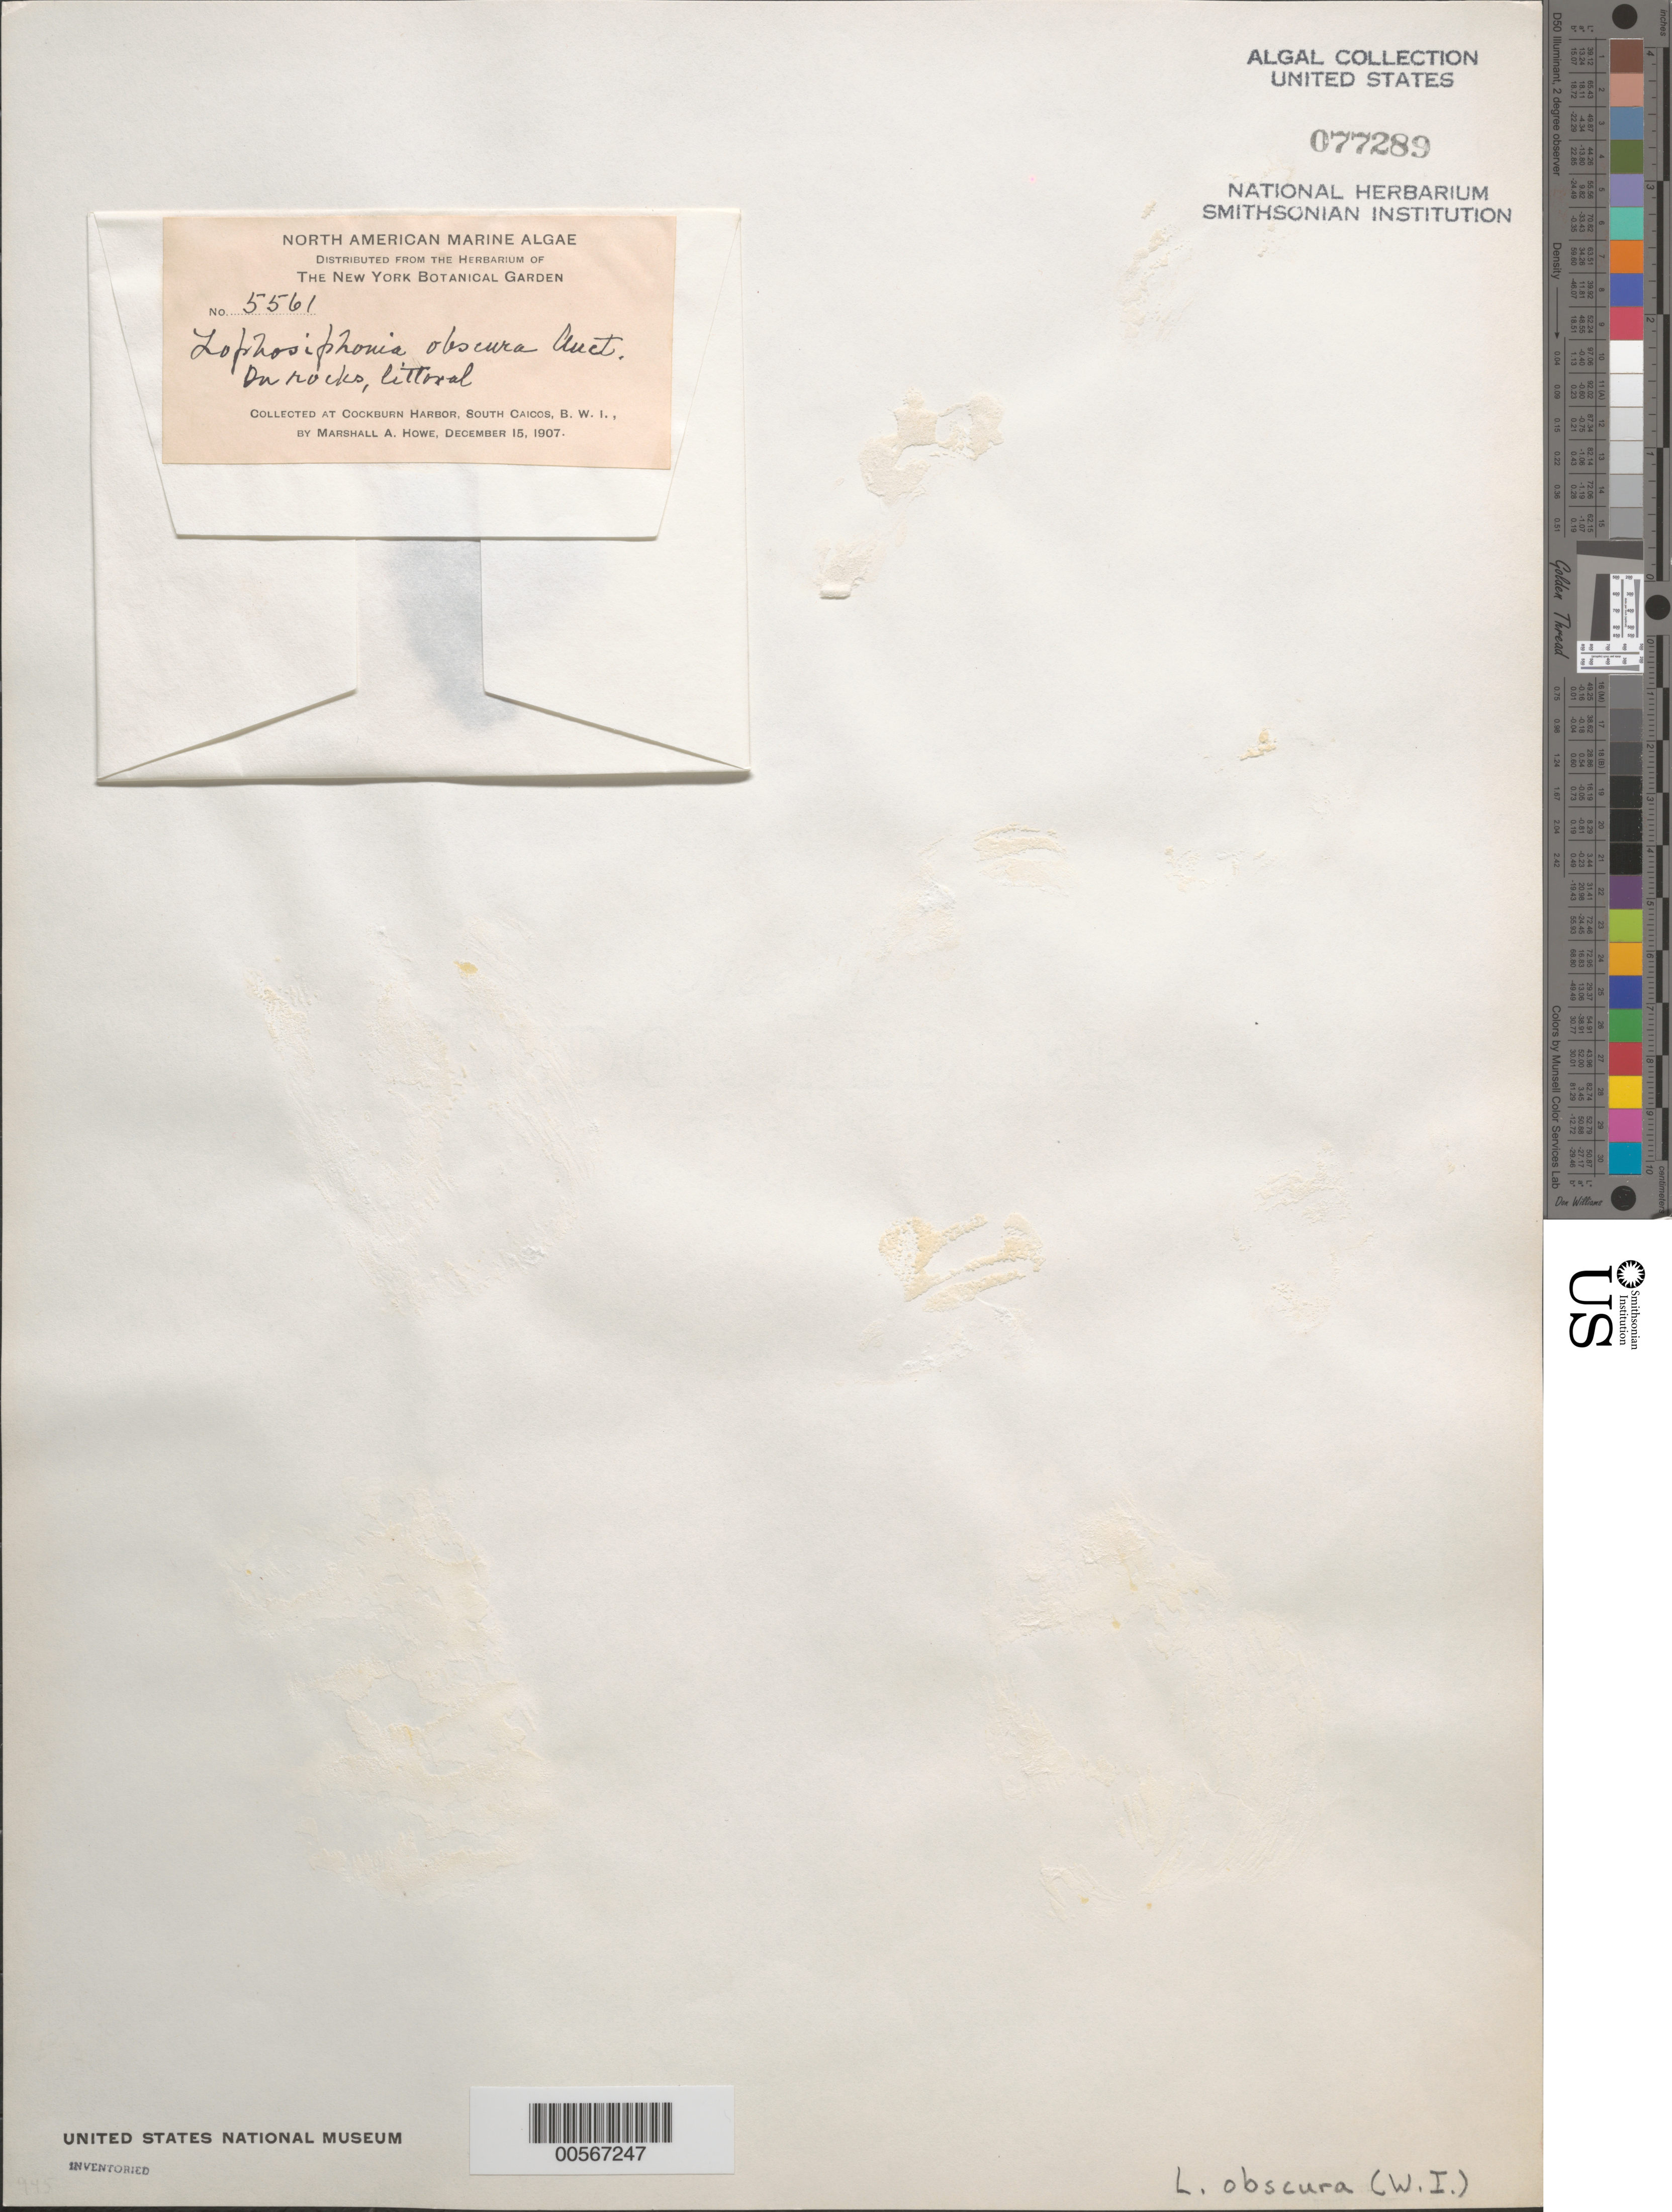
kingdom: Plantae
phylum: Rhodophyta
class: Florideophyceae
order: Ceramiales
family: Rhodomelaceae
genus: Lophosiphonia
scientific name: Lophosiphonia obscura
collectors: M. A. Howe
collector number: MAH 5561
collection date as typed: December 15, 1907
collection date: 1907-12-15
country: Turks and Caicos Islands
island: South Caicos Island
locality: Cockburn Harbor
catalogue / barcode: US 77289